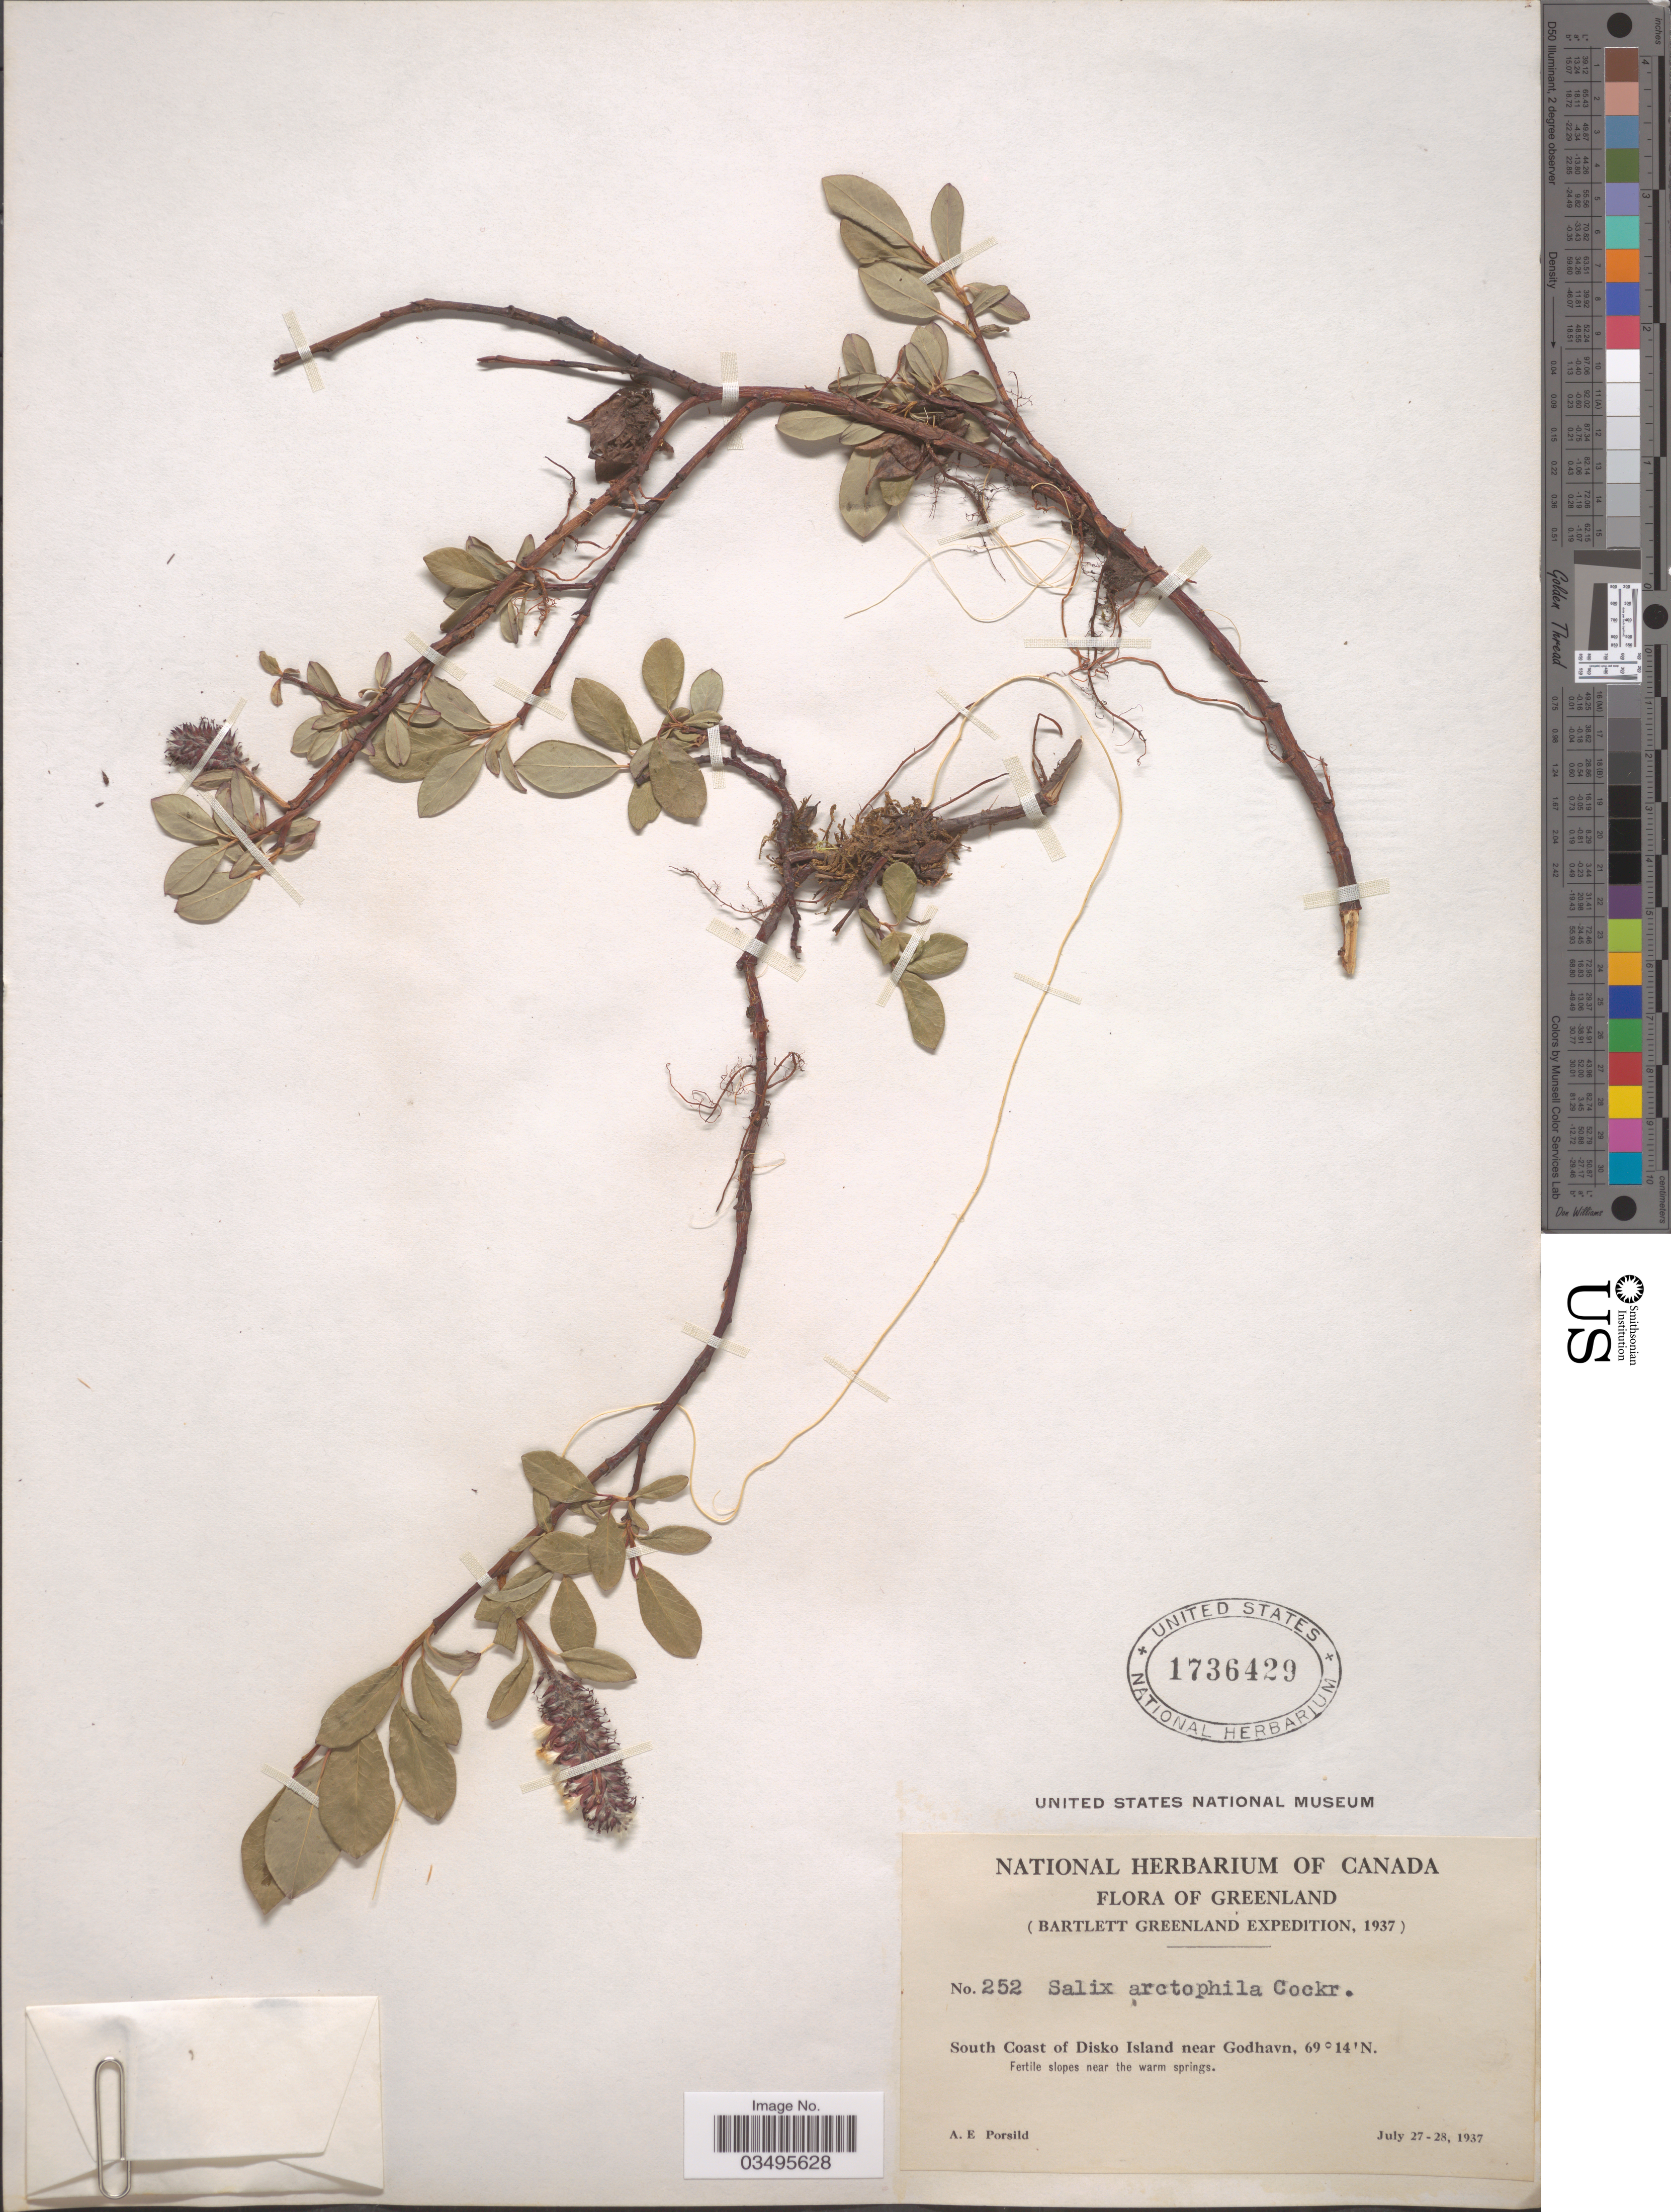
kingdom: Plantae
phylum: Tracheophyta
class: Magnoliopsida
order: Malpighiales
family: Salicaceae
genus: Salix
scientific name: Salix arctophila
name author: Cockerell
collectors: A. E. Porsild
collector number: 252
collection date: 1937-07-27/1937-07-28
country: Greenland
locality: South Coast of Disko Island near Godhavn. Fertile slopes near the warm springs.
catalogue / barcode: US 1736429